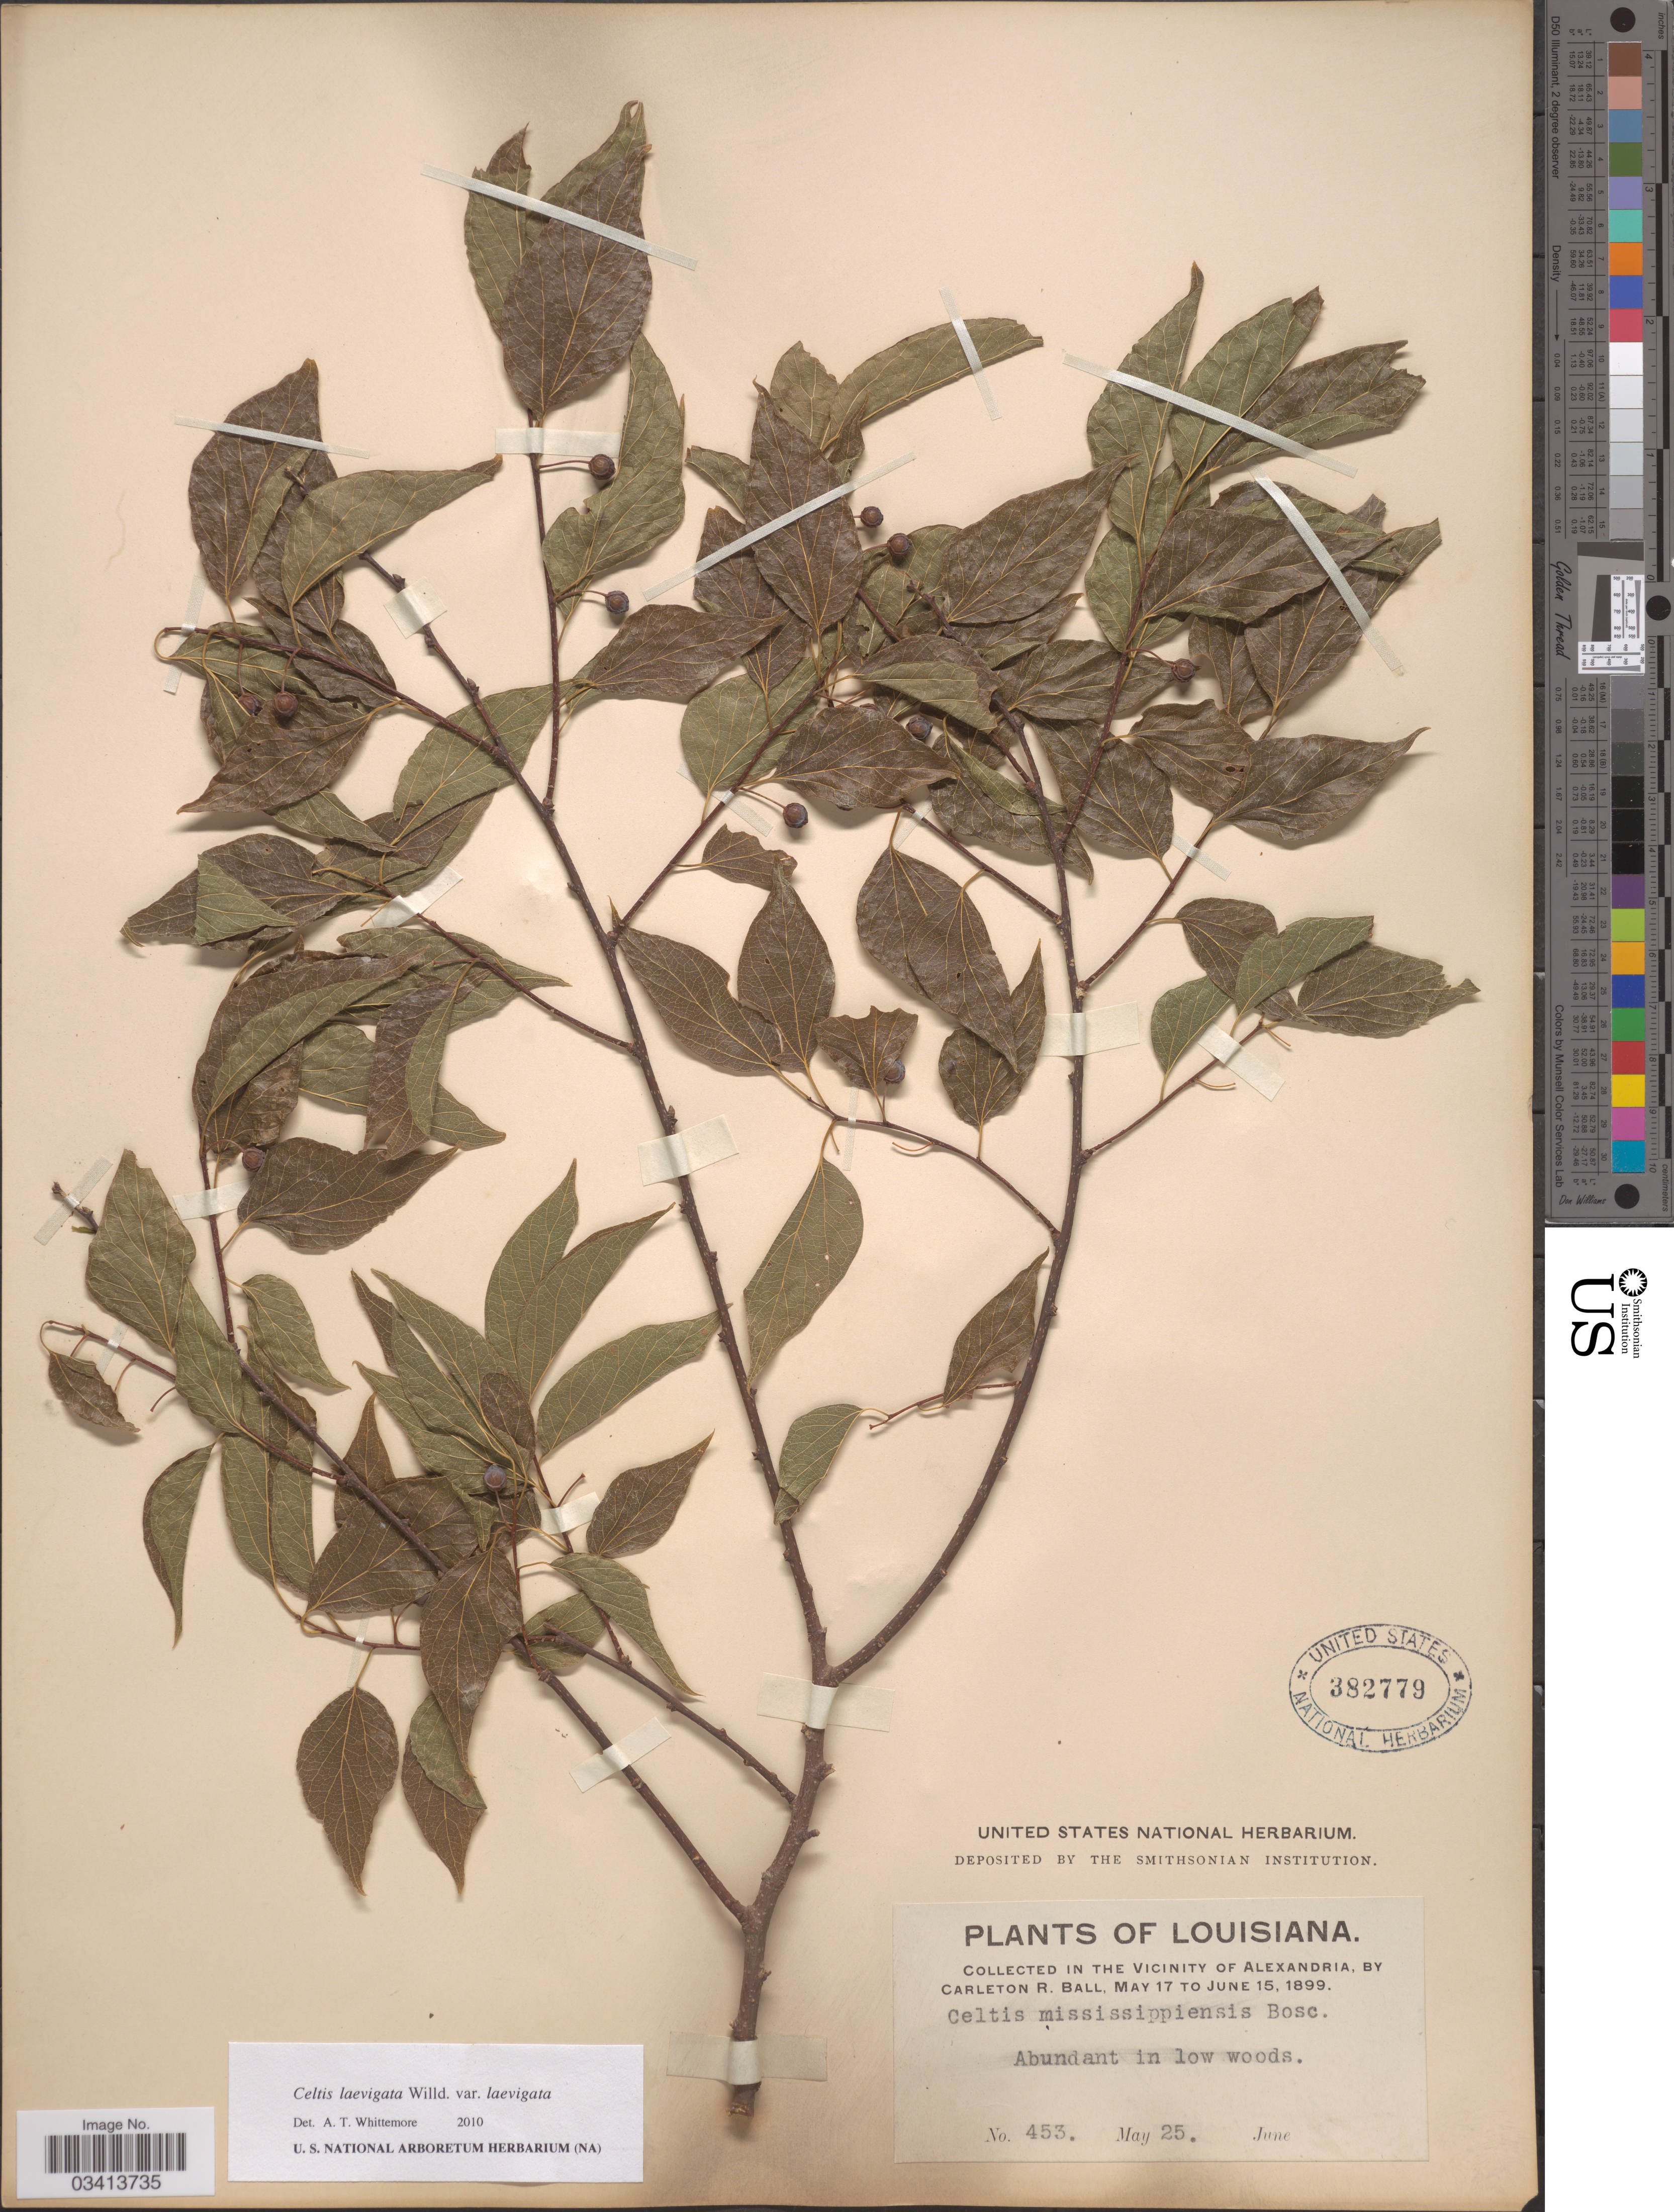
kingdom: Plantae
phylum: Tracheophyta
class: Magnoliopsida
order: Rosales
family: Cannabaceae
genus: Celtis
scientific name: Celtis laevigata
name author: Willd.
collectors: C. R. Ball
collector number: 453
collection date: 1899-05-25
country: United States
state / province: Louisiana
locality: The vicinity of Alexandria.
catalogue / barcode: US 382779